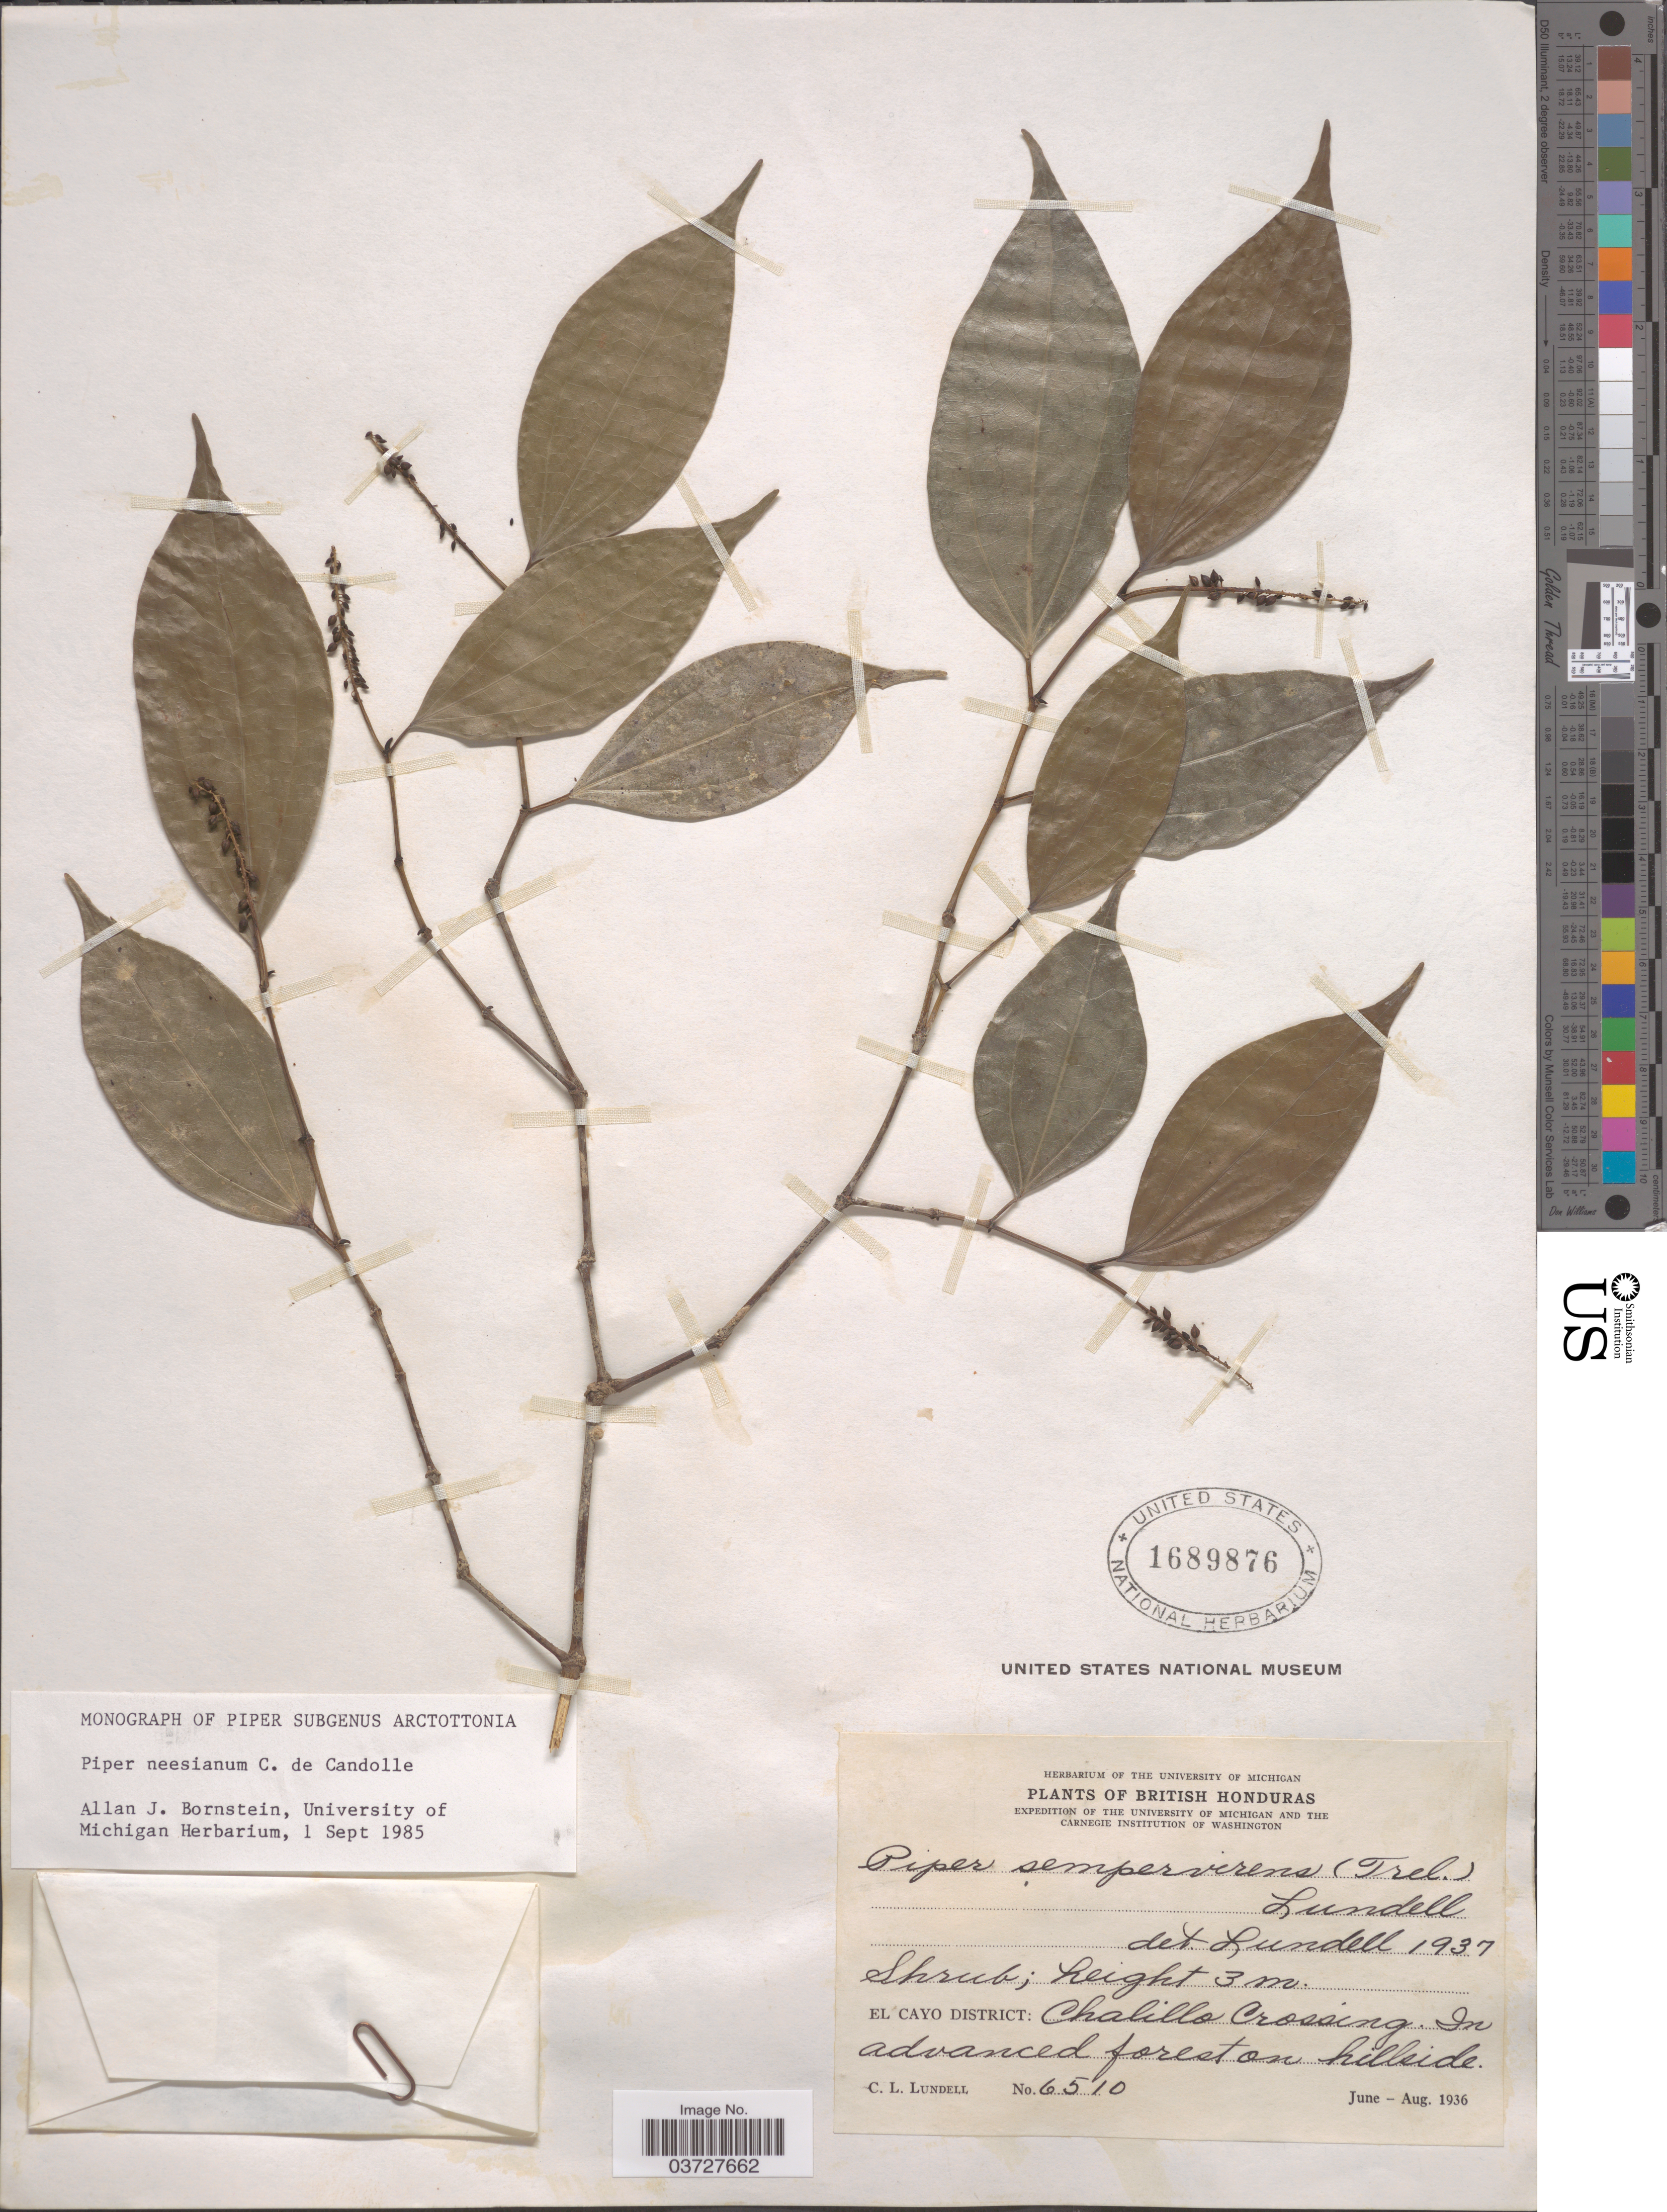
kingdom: Plantae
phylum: Tracheophyta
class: Magnoliopsida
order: Piperales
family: Piperaceae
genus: Piper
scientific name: Piper neesianum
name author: C. DC.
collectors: C. L. Lundell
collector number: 6510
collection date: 1936-06/1936-08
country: Belize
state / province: Cayo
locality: British Honduras. El Cayo District: Chalillo Crossing. In advanced forest on hillside.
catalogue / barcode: US 1689876